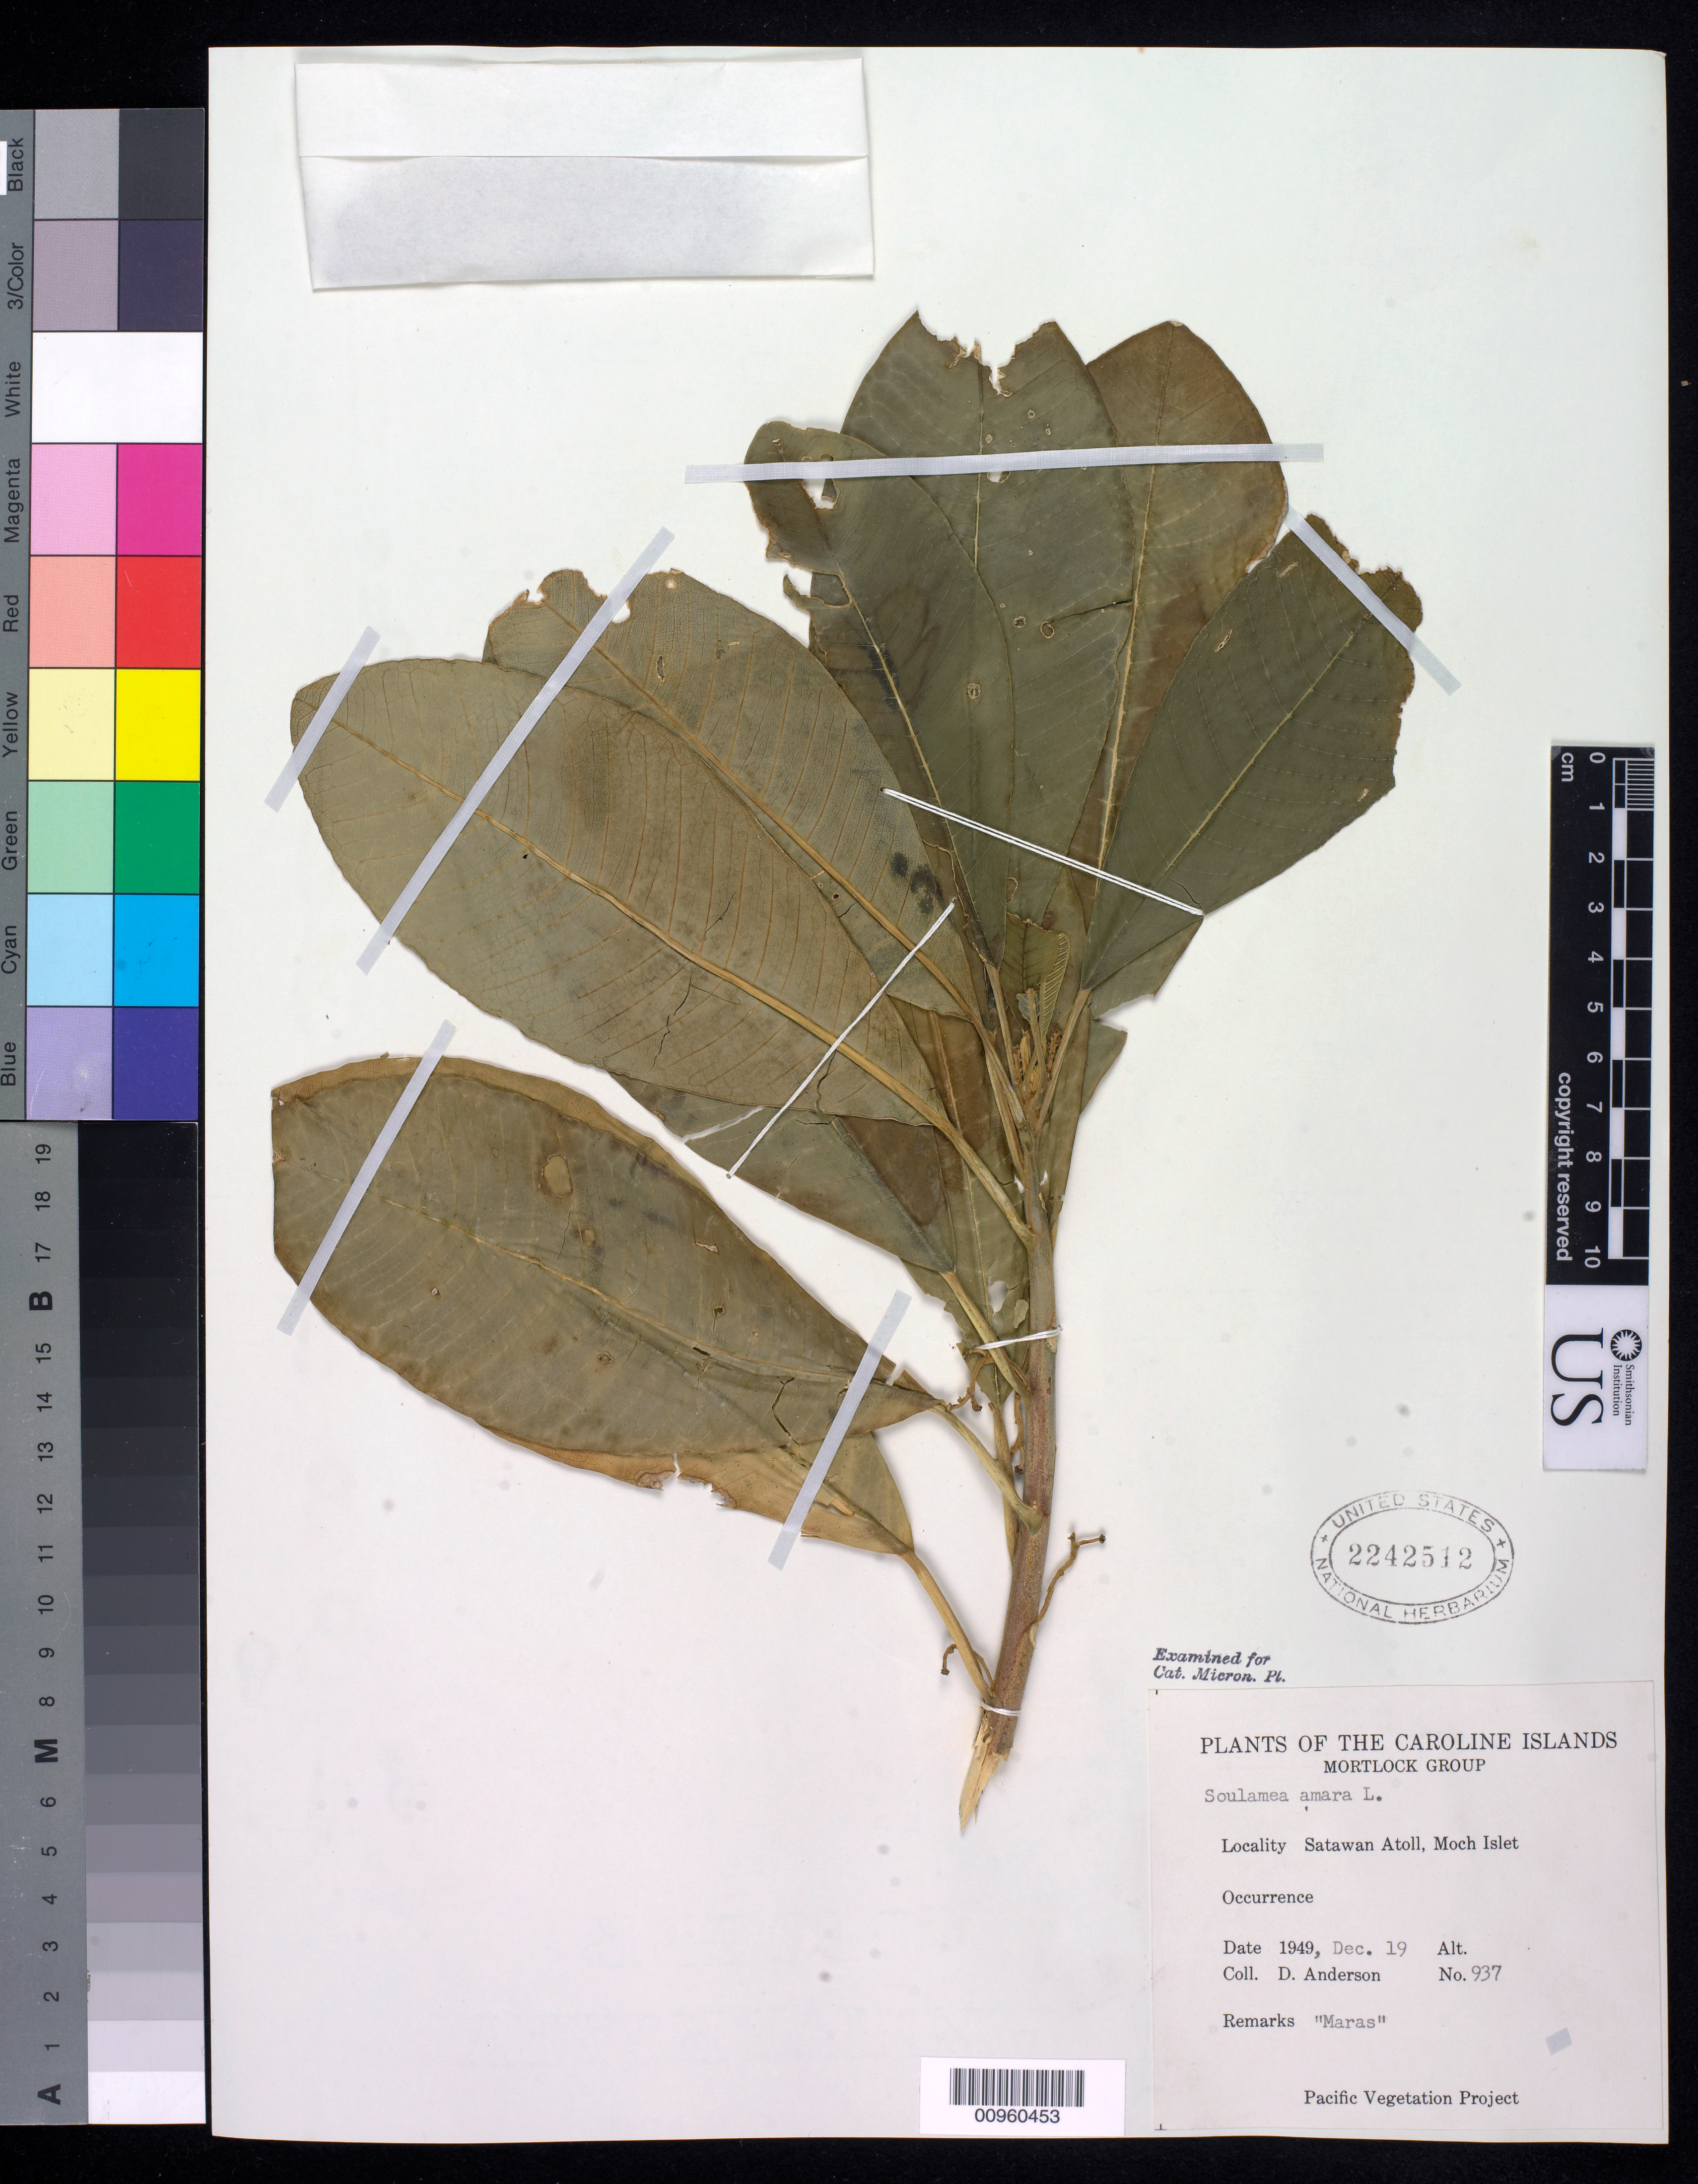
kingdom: Plantae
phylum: Tracheophyta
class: Magnoliopsida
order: Sapindales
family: Simaroubaceae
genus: Soulamea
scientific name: Soulamea amara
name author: Lam.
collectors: D. Anderson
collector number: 937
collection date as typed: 19 Dec 1949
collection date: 1949-12-19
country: Micronesia, Federated States of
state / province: Truk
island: Satawan Atoll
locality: Caroline Islands, Moch Islet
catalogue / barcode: US 2242512